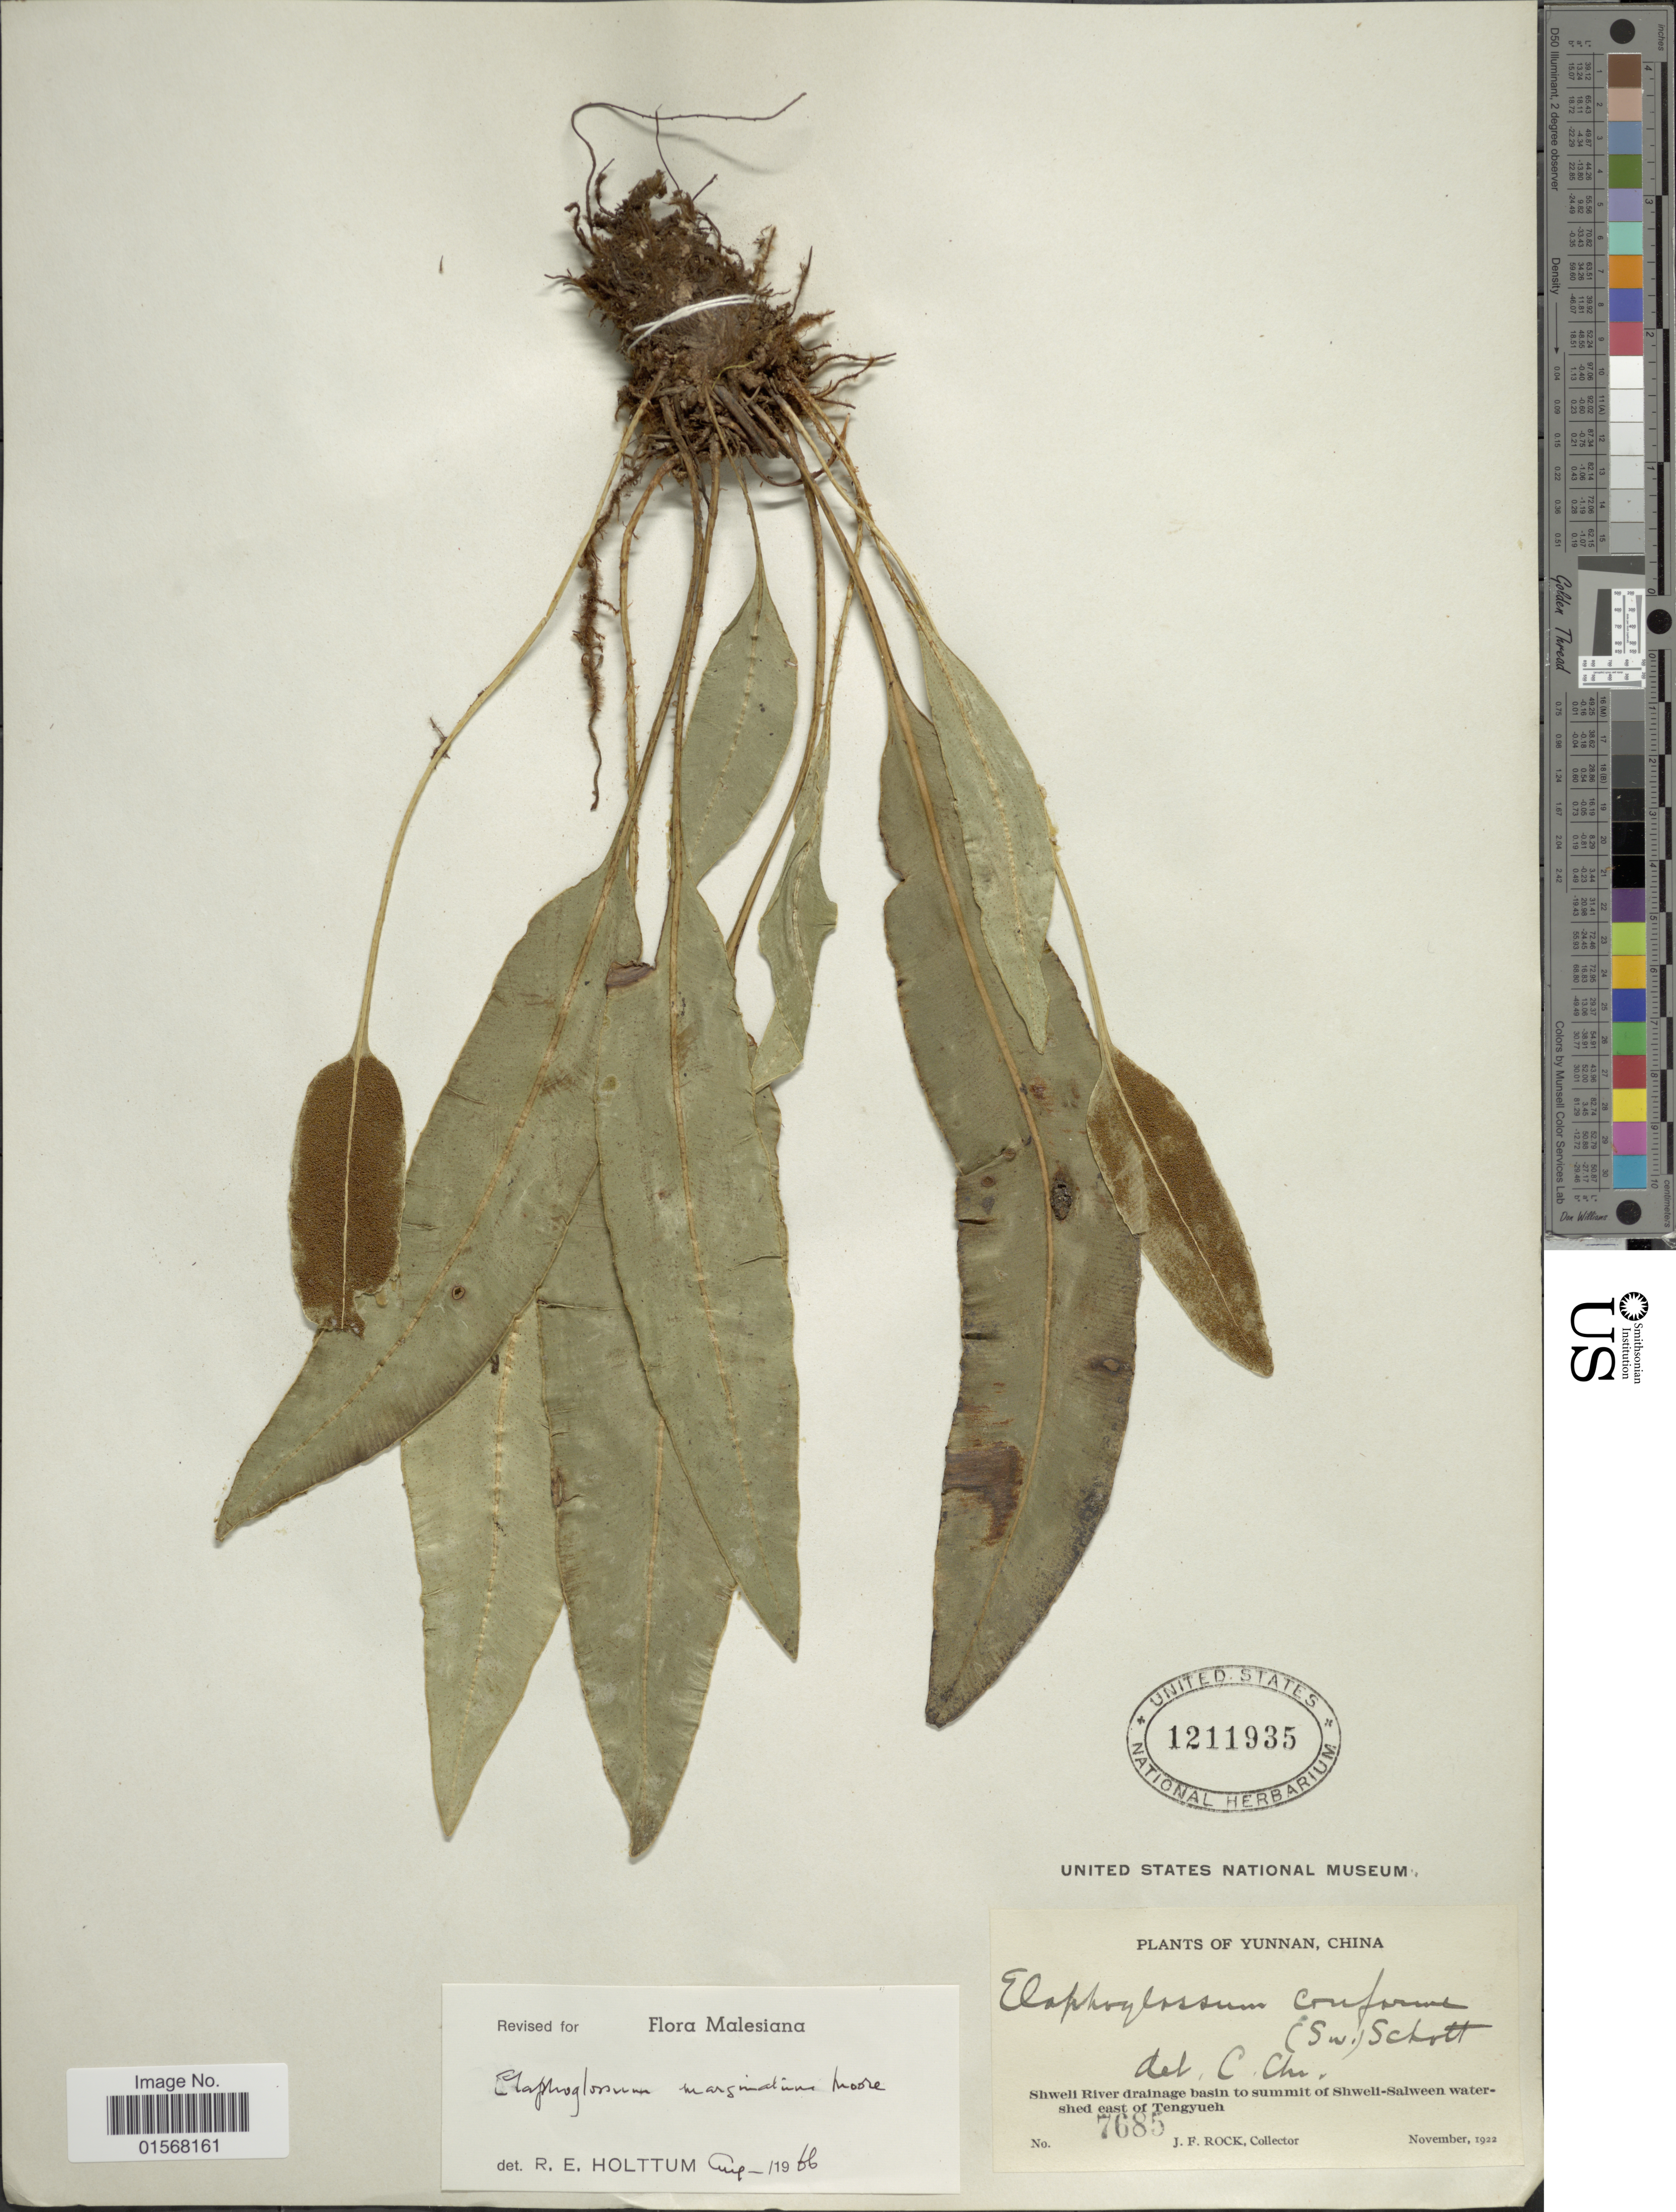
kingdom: Plantae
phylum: Tracheophyta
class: Polypodiopsida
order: Polypodiales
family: Dryopteridaceae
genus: Elaphoglossum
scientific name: Elaphoglossum marginatum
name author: (Wall. ex Fée) T. Moore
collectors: J. Rock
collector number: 7685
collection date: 1922-11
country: China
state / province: Yunnan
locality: Yunnan, Shweli River drainage basin to summit of Shweli-Salween watershed, east of Tengyueh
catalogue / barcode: US 1211935